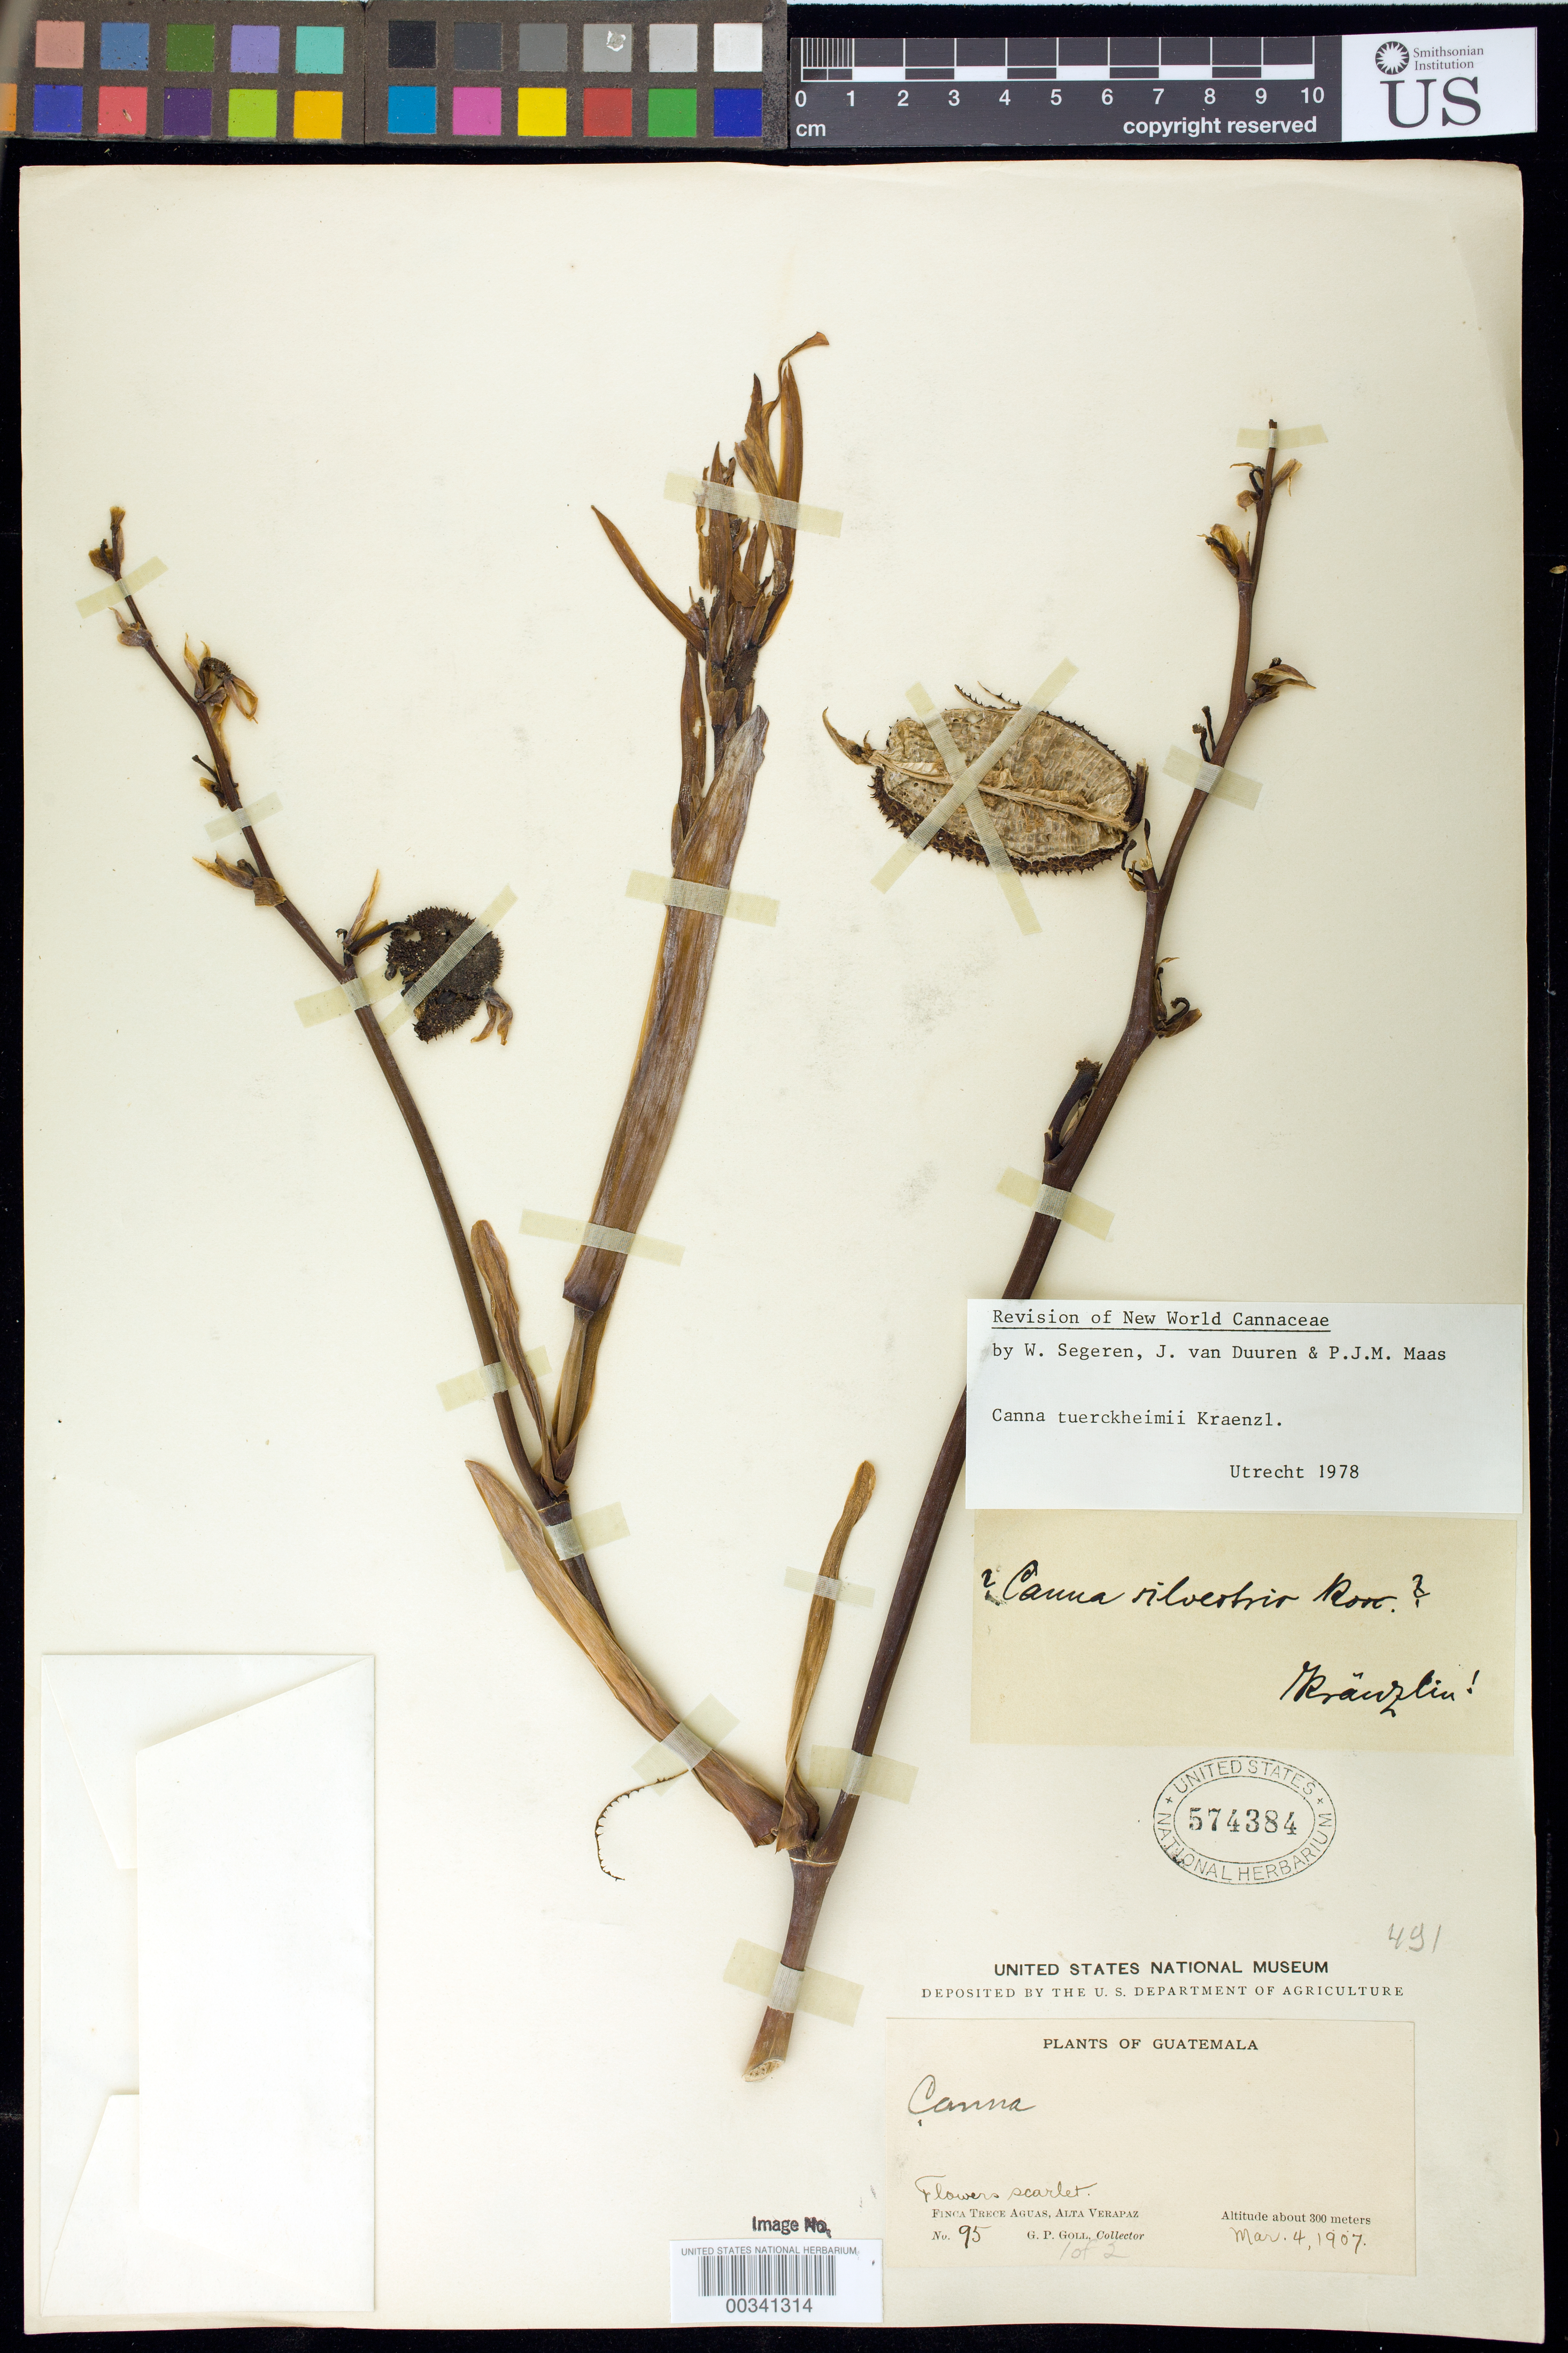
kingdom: Plantae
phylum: Tracheophyta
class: Liliopsida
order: Zingiberales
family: Cannaceae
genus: Canna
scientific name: Canna tuerckheimii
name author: Kraenzl. in Engl.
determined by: Segeren, W.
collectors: G. Goll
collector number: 95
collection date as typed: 04 Mar 1907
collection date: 1907-03-04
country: Guatemala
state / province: Alta Verapaz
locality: Finca Trece Aguas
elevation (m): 300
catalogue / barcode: US 574384